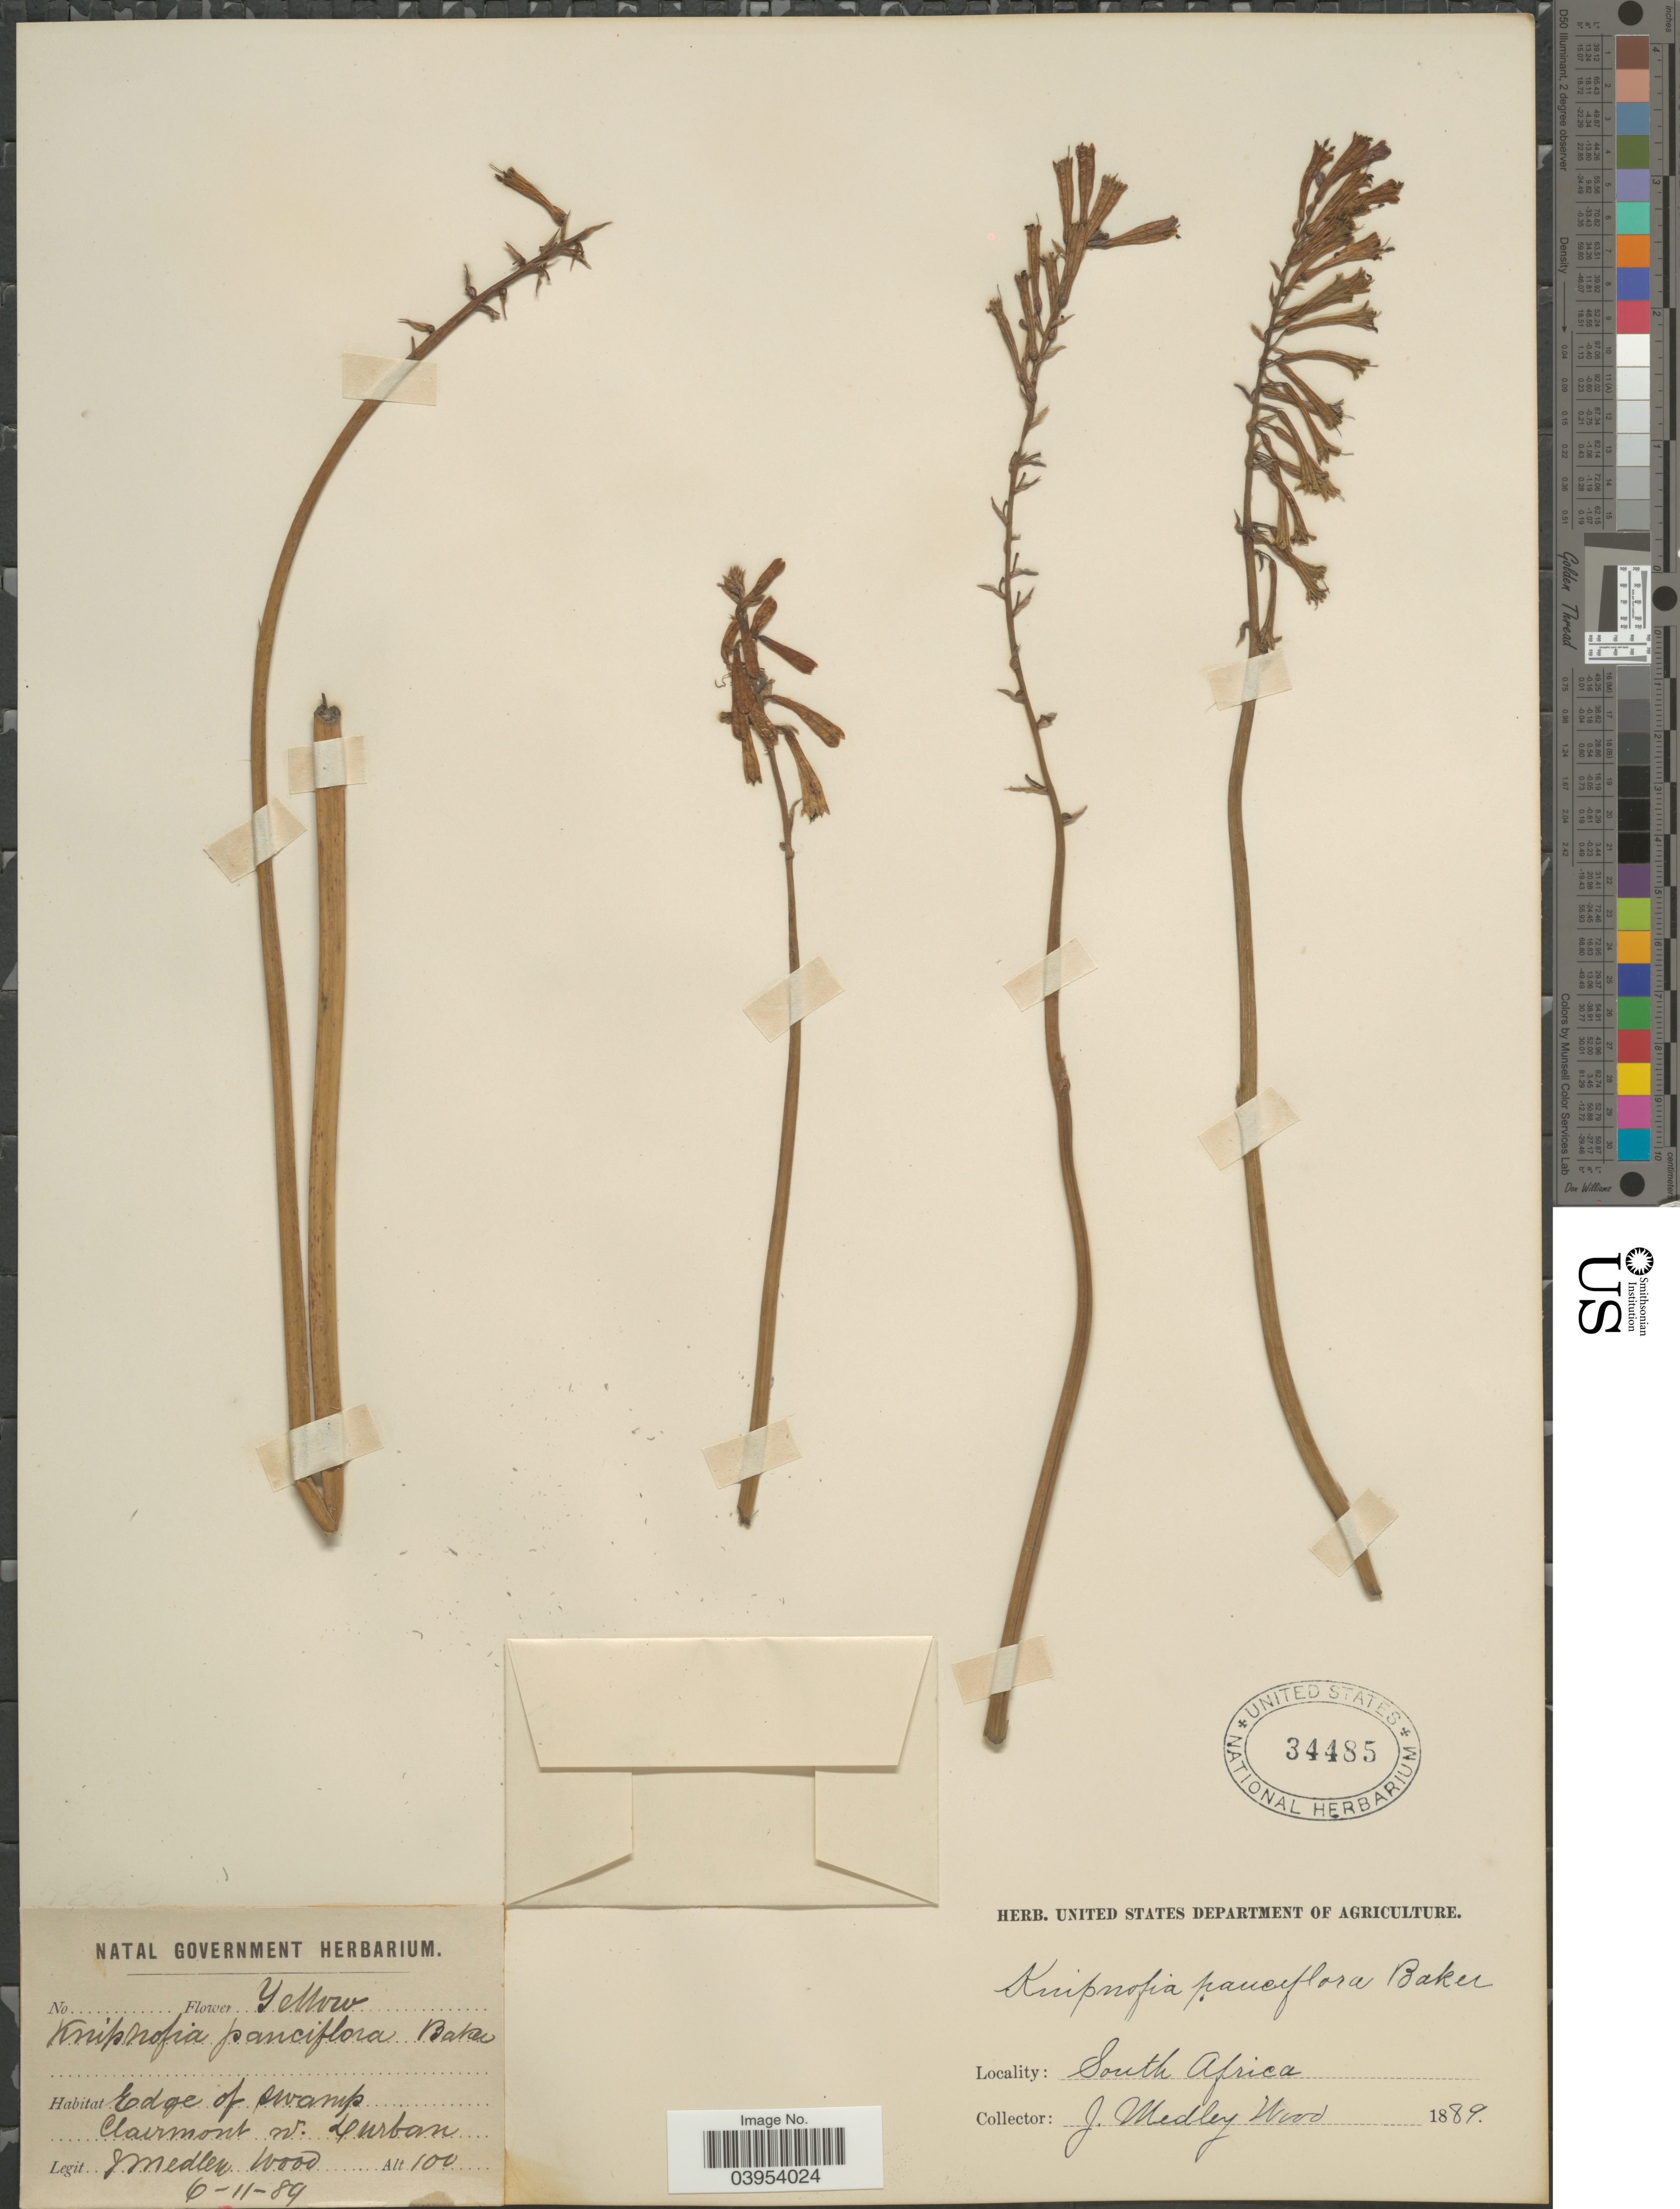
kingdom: Plantae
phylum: Tracheophyta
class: Liliopsida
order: Asparagales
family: Asphodelaceae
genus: Kniphofia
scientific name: Kniphofia pauciflora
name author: Baker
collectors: J. Medley Wood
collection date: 1889-11-06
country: South Africa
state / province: KwaZulu-Natal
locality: Edge of swamp. Clairmont nr. Durban.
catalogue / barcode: US 34485